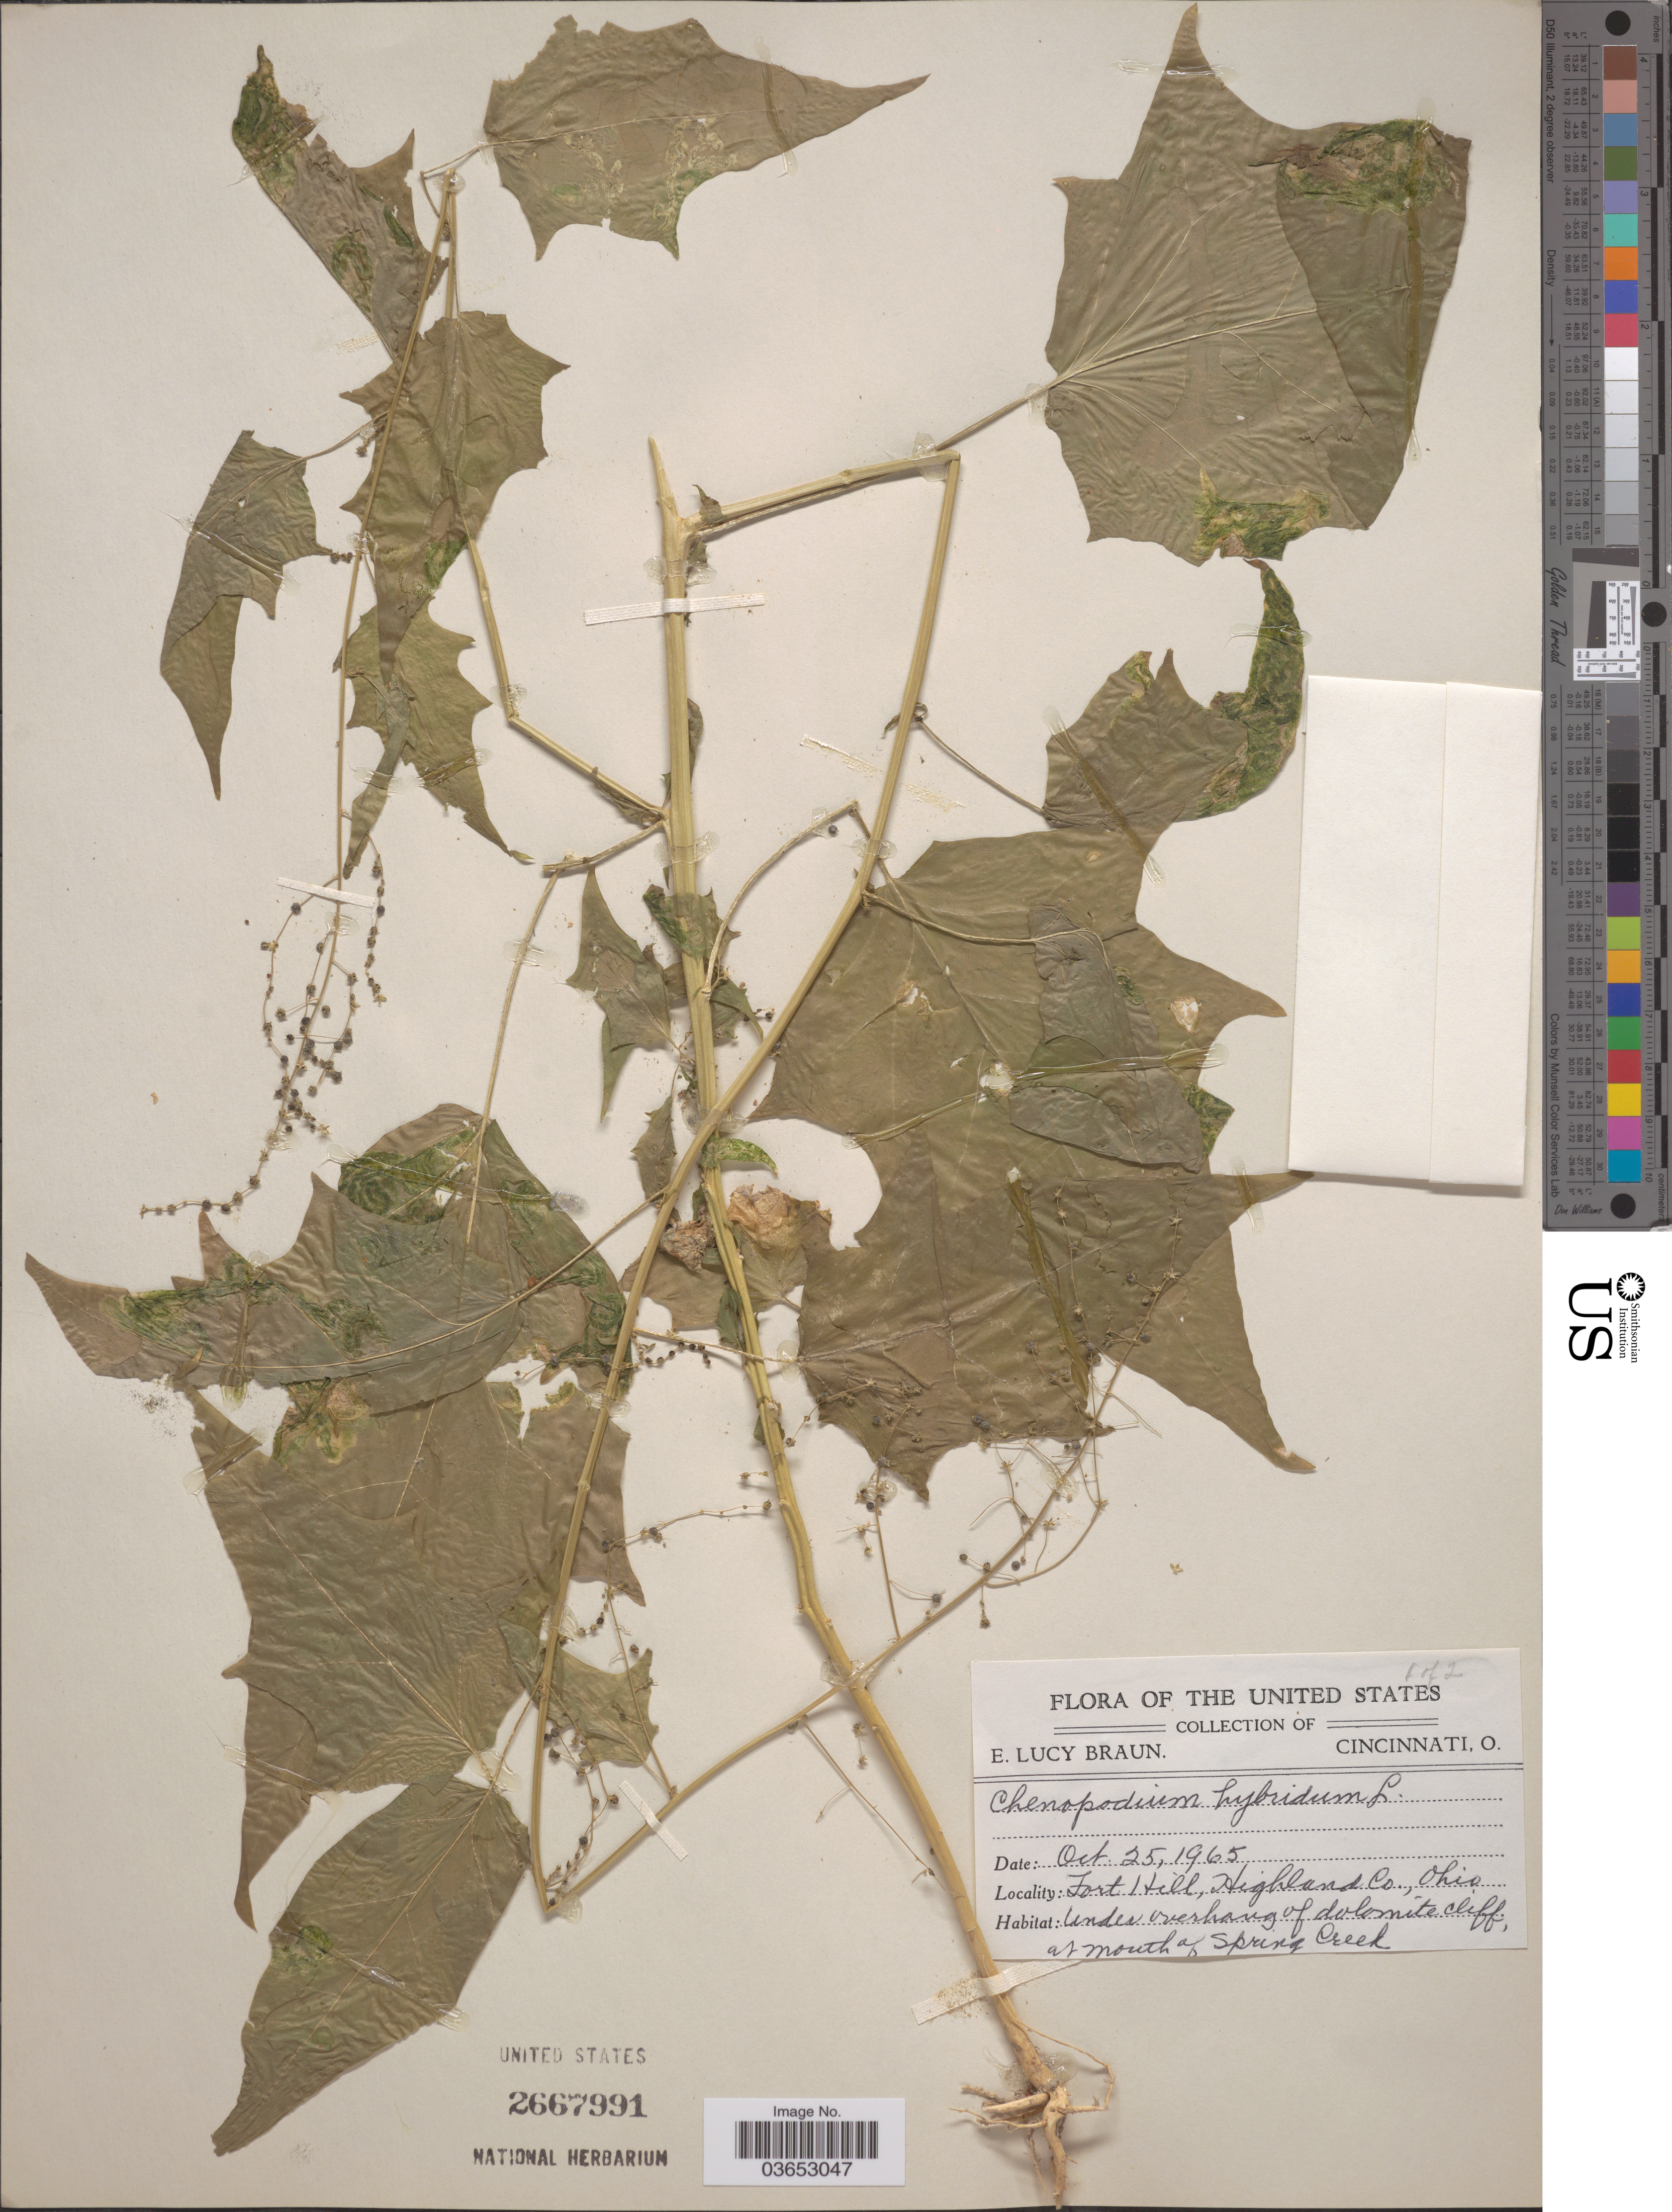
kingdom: Plantae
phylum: Tracheophyta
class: Magnoliopsida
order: Caryophyllales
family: Amaranthaceae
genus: Chenopodium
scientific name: Chenopodium gigantospermum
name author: Aellen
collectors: E. L. Braun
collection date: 1965-10-25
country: United States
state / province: Ohio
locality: Fort Hill, Highland Co. Under overhang of dolomite cliff, at mouth of Spring Creek.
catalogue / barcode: US 2667991